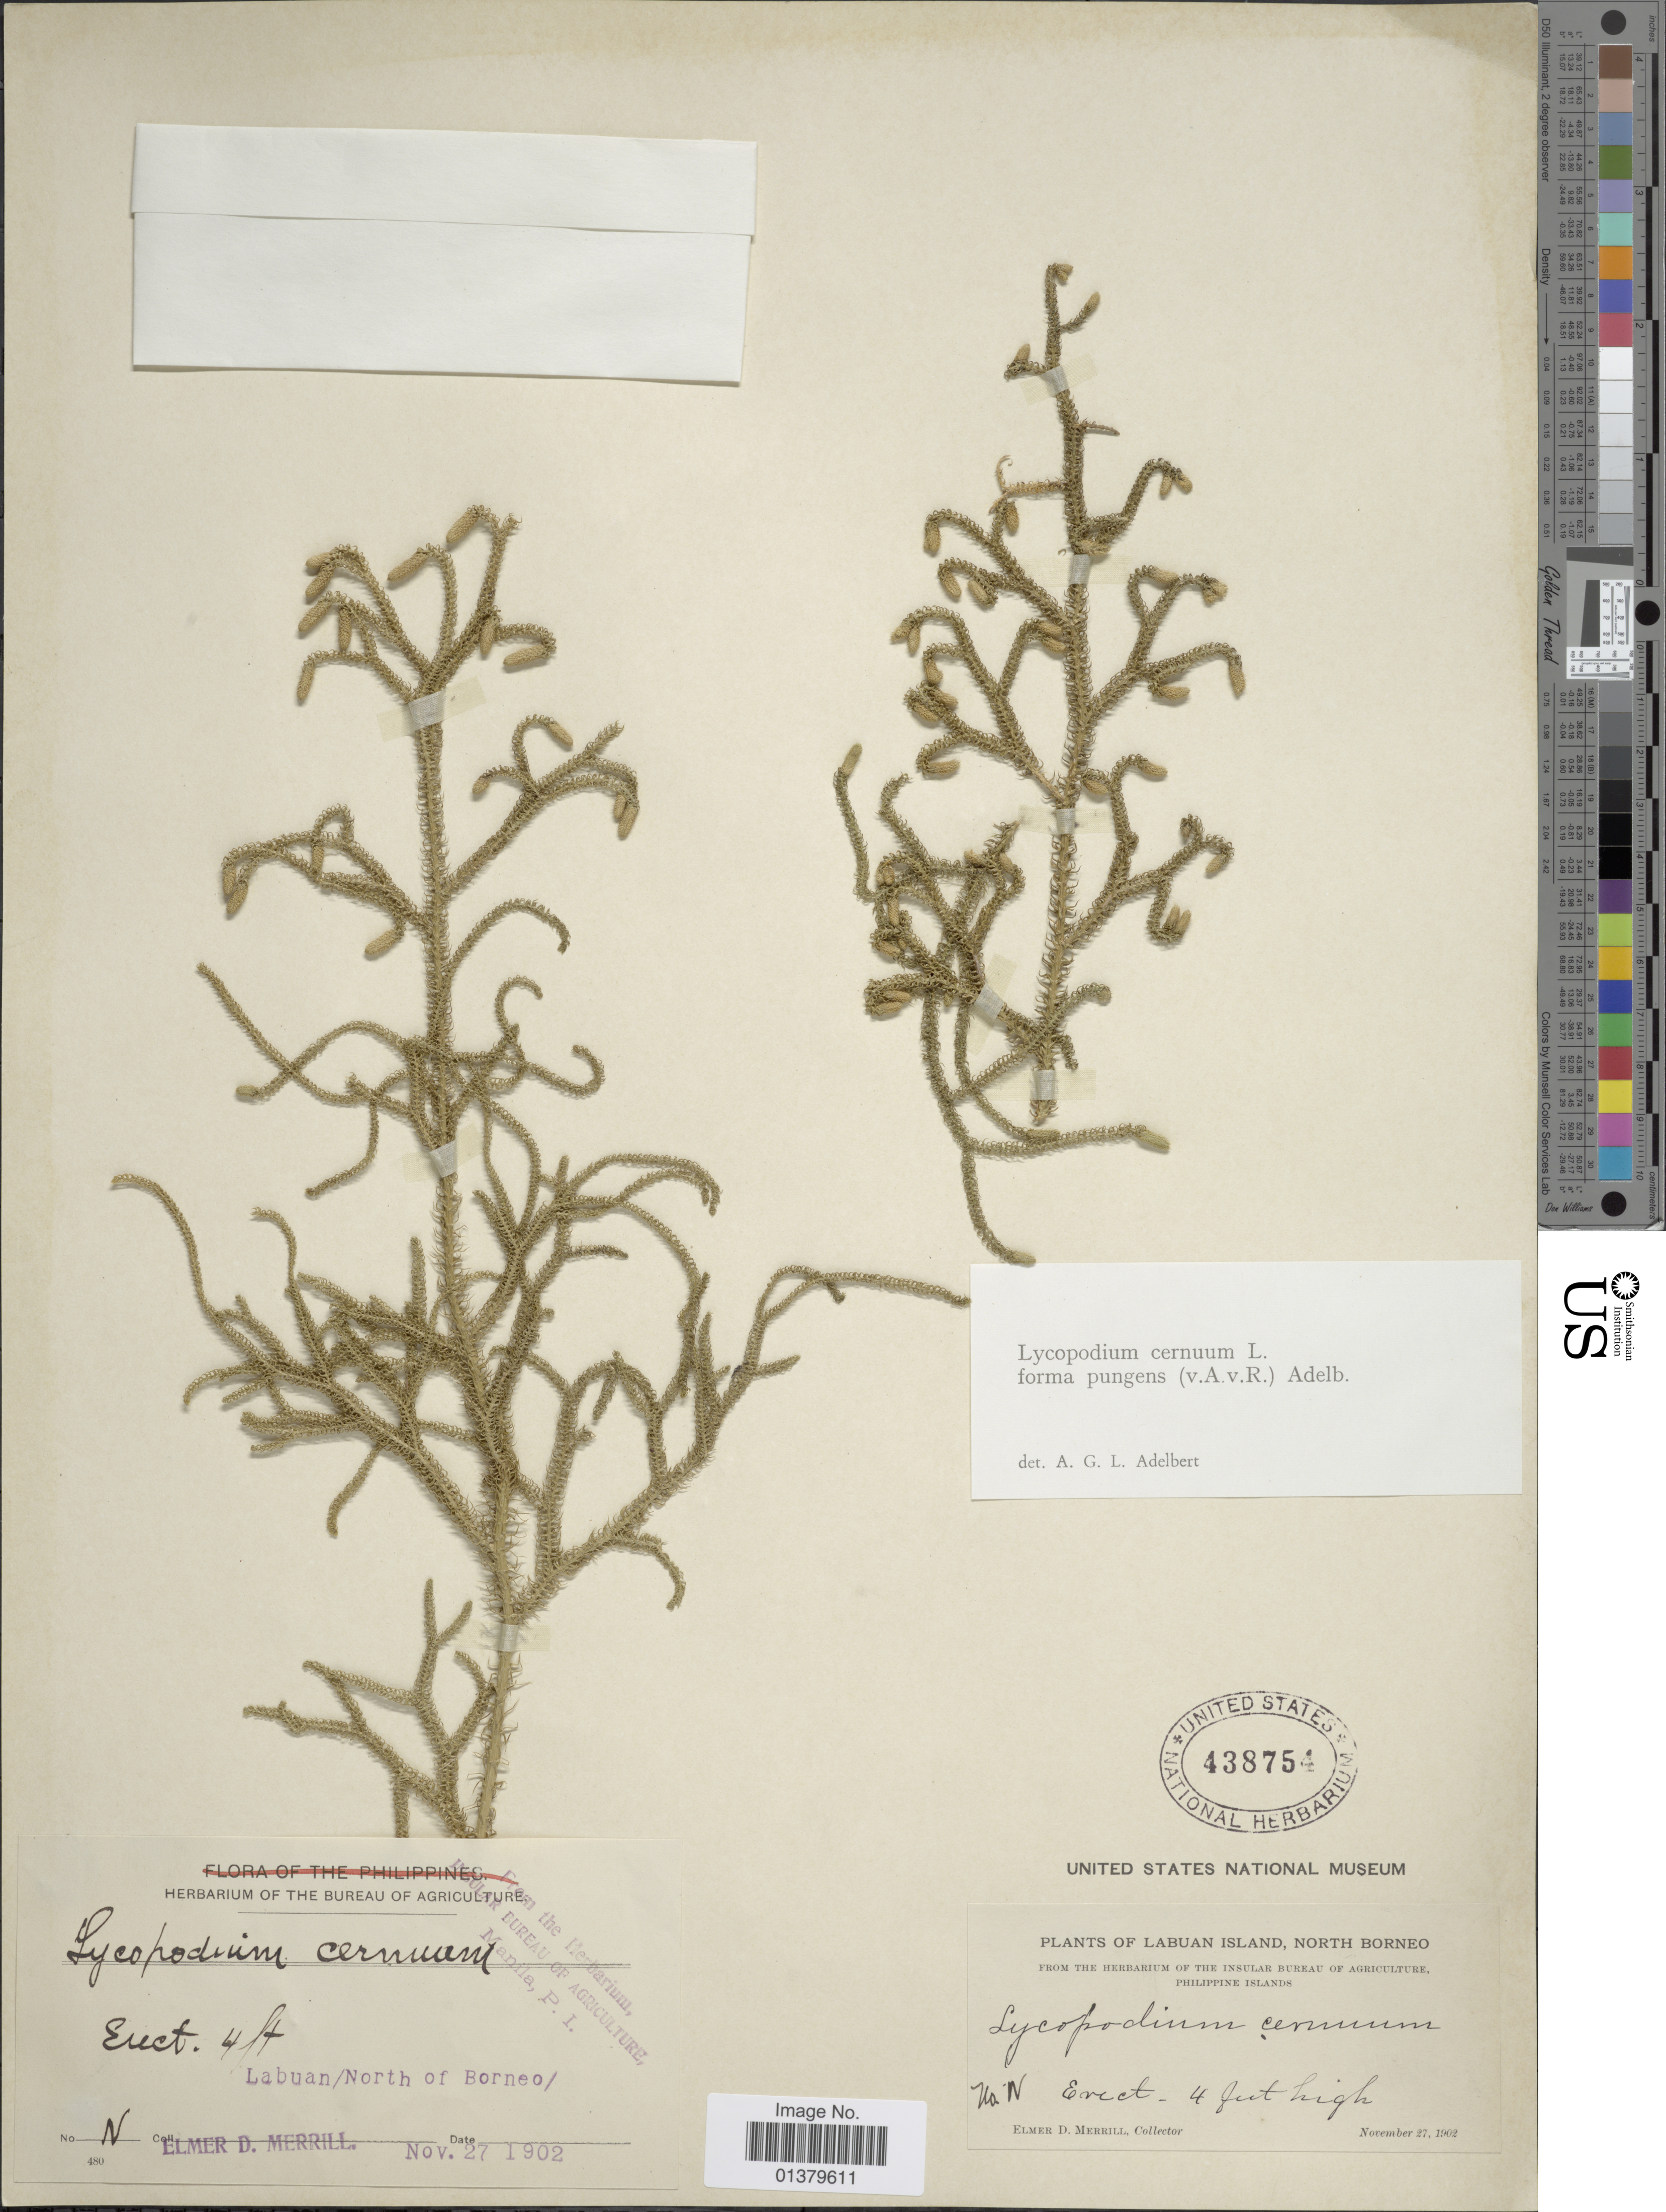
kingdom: Plantae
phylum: Tracheophyta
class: Lycopodiopsida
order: Lycopodiales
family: Lycopodiaceae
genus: Palhinhaea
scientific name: Palhinhaea cernua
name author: (L.) Vasc. & Franco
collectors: E. D. Merrill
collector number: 480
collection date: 1902-11-27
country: Malaysia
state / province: Labuan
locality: Labuan Island, North Borneo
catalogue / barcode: US 438754